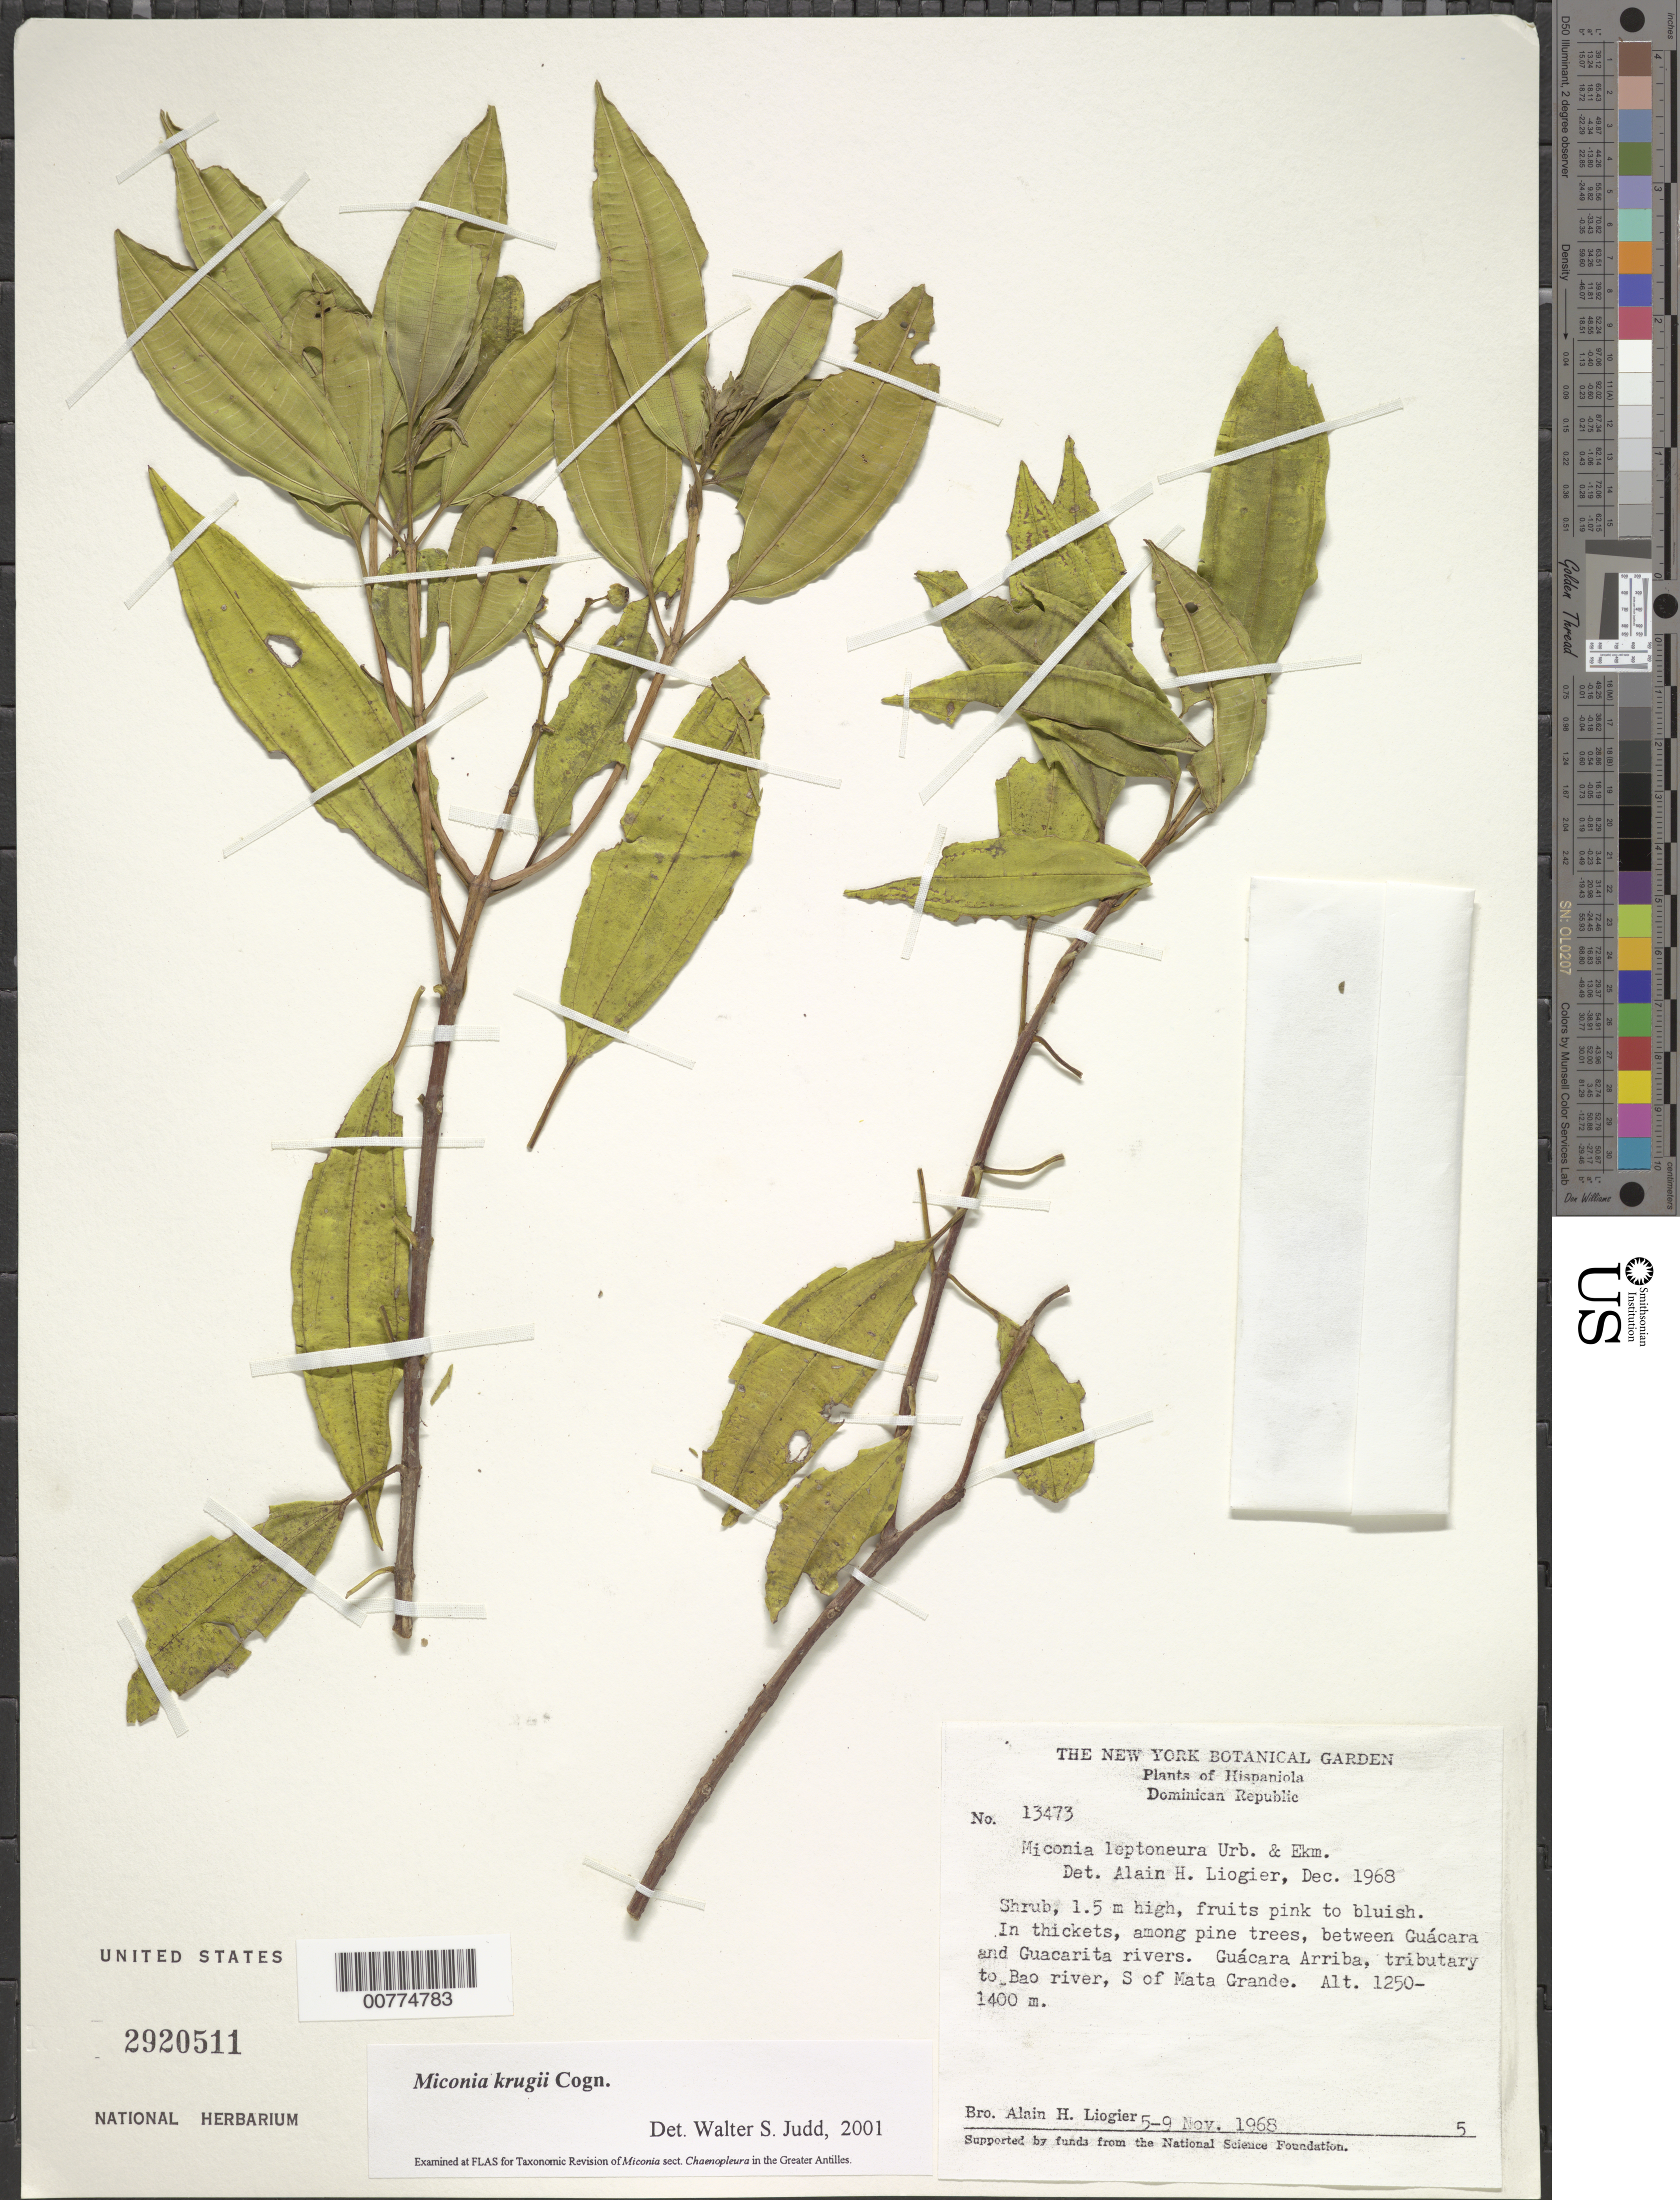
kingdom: Plantae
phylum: Tracheophyta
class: Magnoliopsida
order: Myrtales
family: Melastomataceae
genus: Miconia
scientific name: Miconia krugii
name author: Cogn.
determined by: Judd, Walter S.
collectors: A. H. Liogier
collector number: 13473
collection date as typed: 05 Nov 1968 to 09 Nov 1968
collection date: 1968-11-05/1968-11-09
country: Dominican Republic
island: Hispaniola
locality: Between Guácara and Guacarita rivers, Guácara Arriba, tributary to Bao River, S of Mata Grande.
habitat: In thickets, among pine trees.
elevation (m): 1250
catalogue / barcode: US 2920511